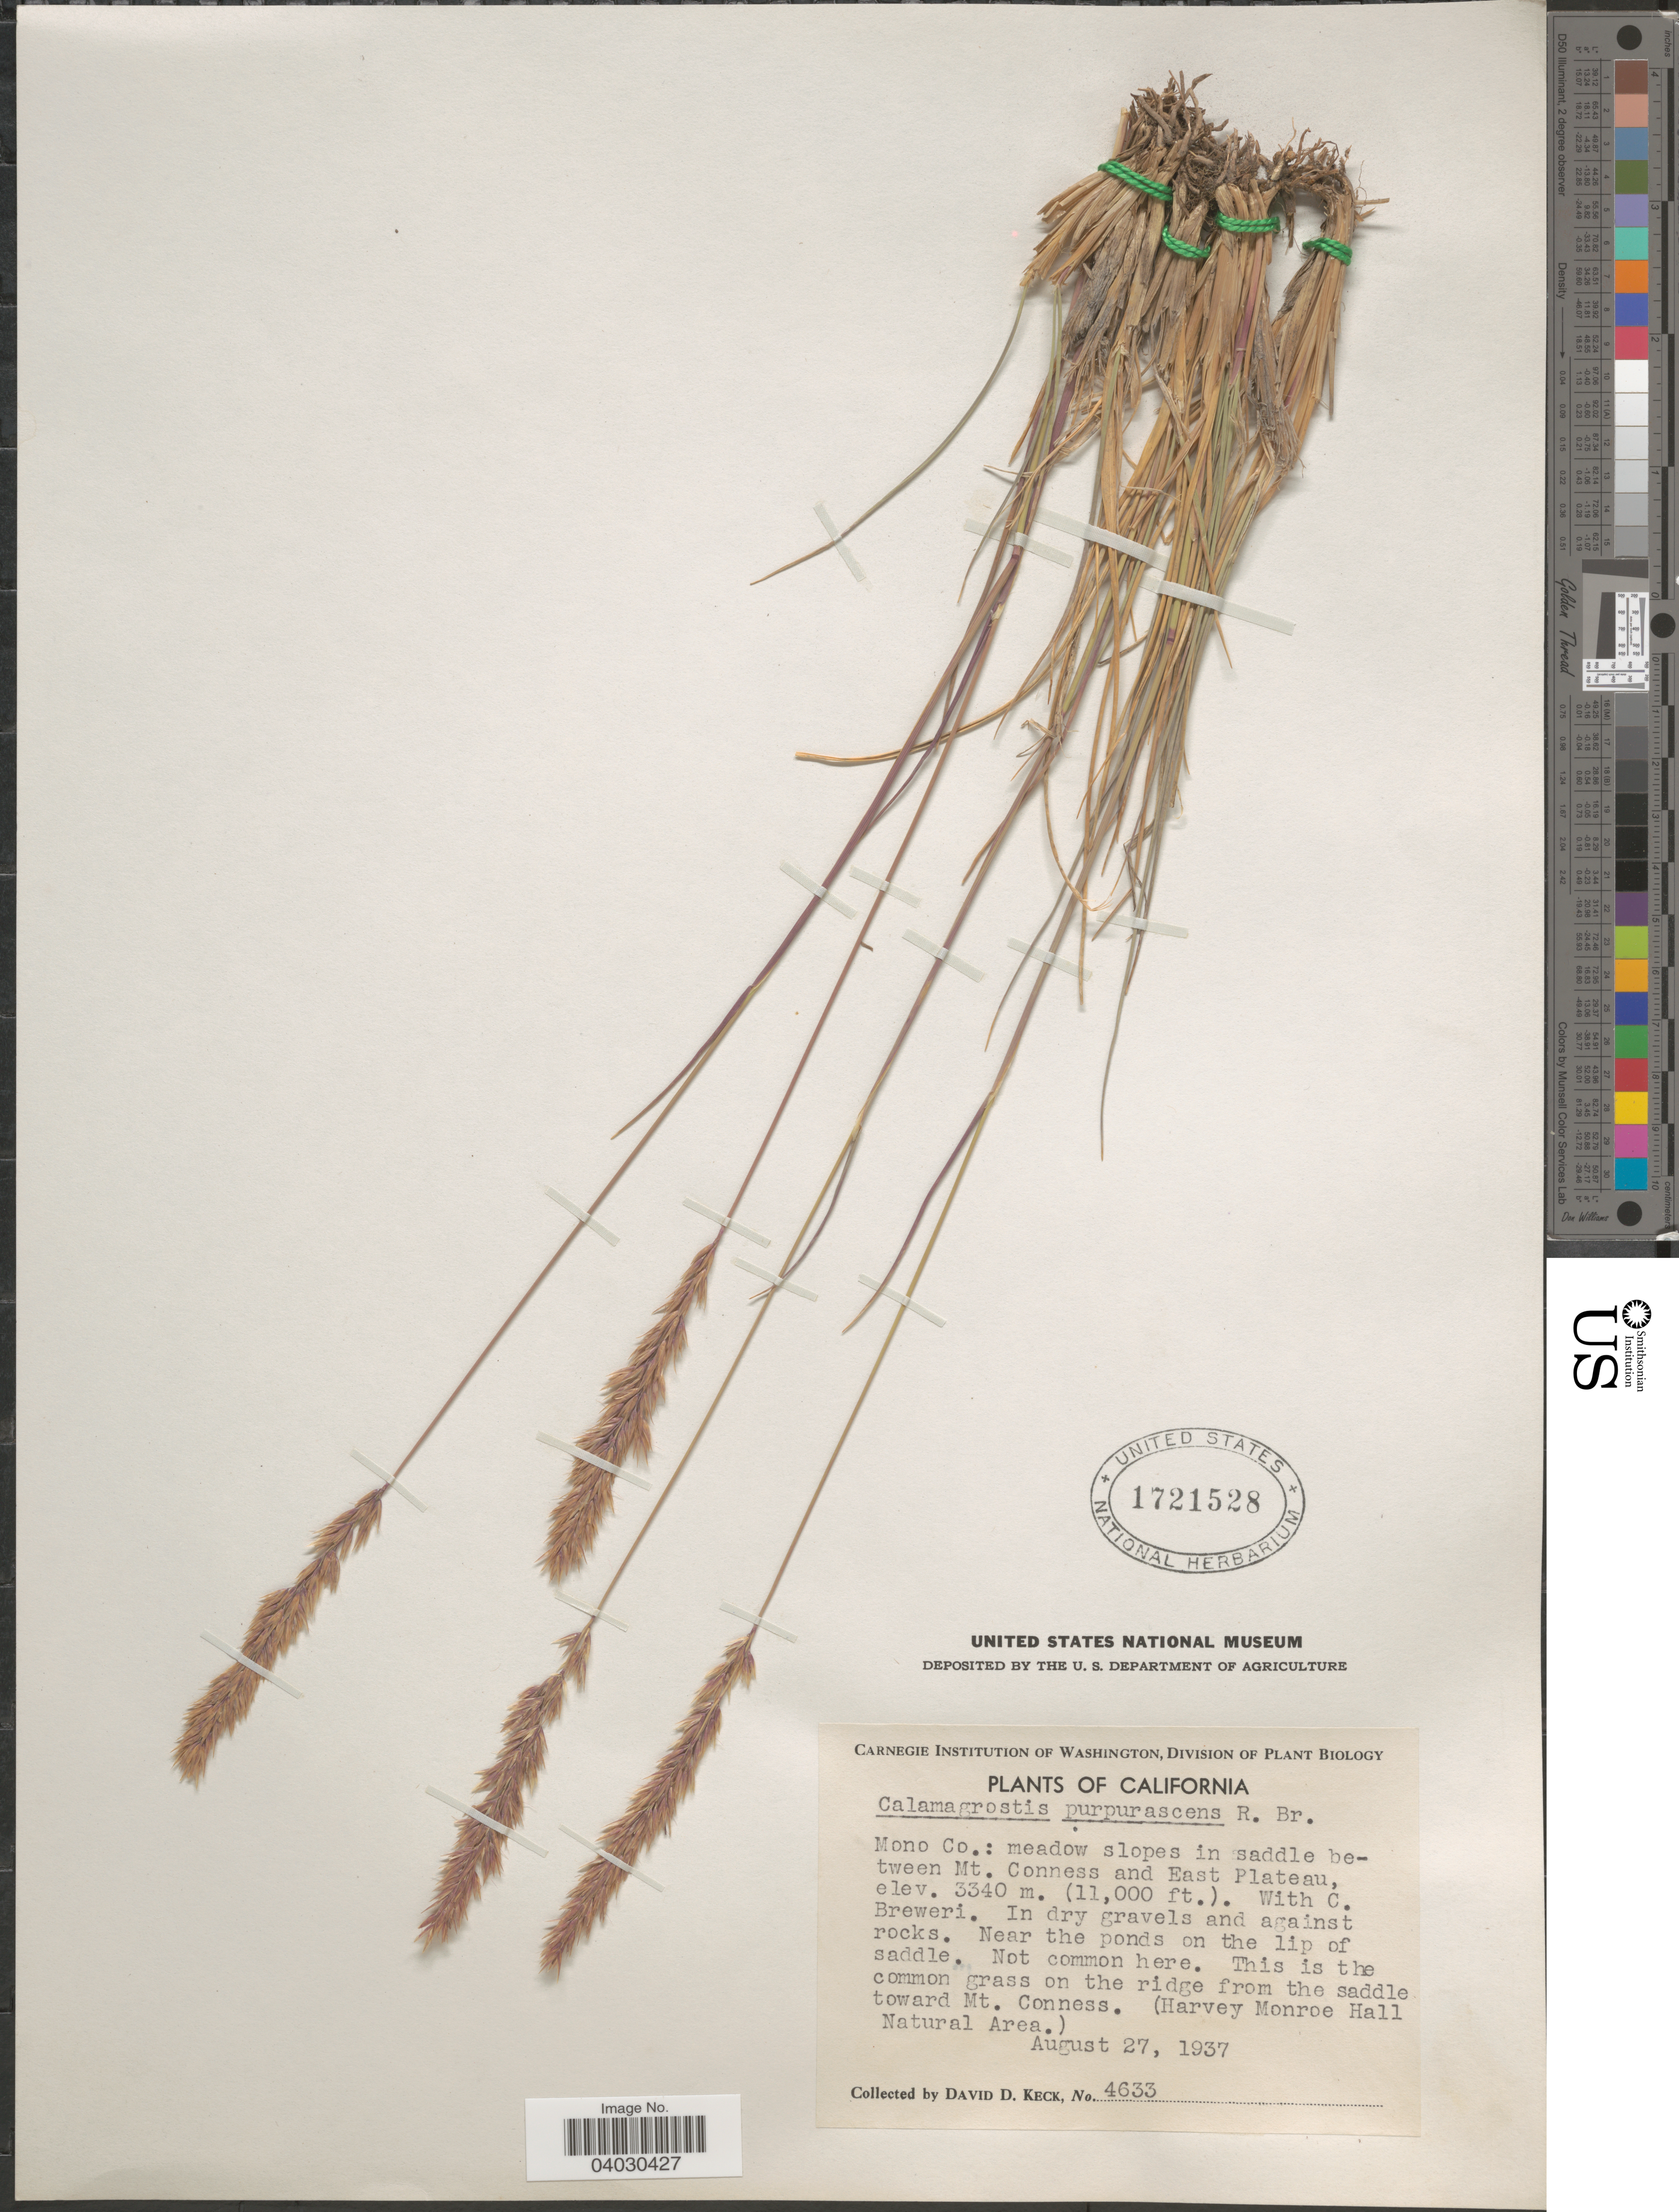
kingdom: Plantae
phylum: Tracheophyta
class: Liliopsida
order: Poales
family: Poaceae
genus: Calamagrostis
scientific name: Calamagrostis purpurascens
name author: R. Br.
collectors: D. D. Keck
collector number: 4633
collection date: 1937-08-27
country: United States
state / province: California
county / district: Mono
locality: Mono Co.: meadow slopes in saddle between Mt. Conness and East Plateau. On the ridge from the saddle toward Mt. Conness. (Harvey Monroe Hall Natural Area.).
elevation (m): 3340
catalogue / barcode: US 1721528